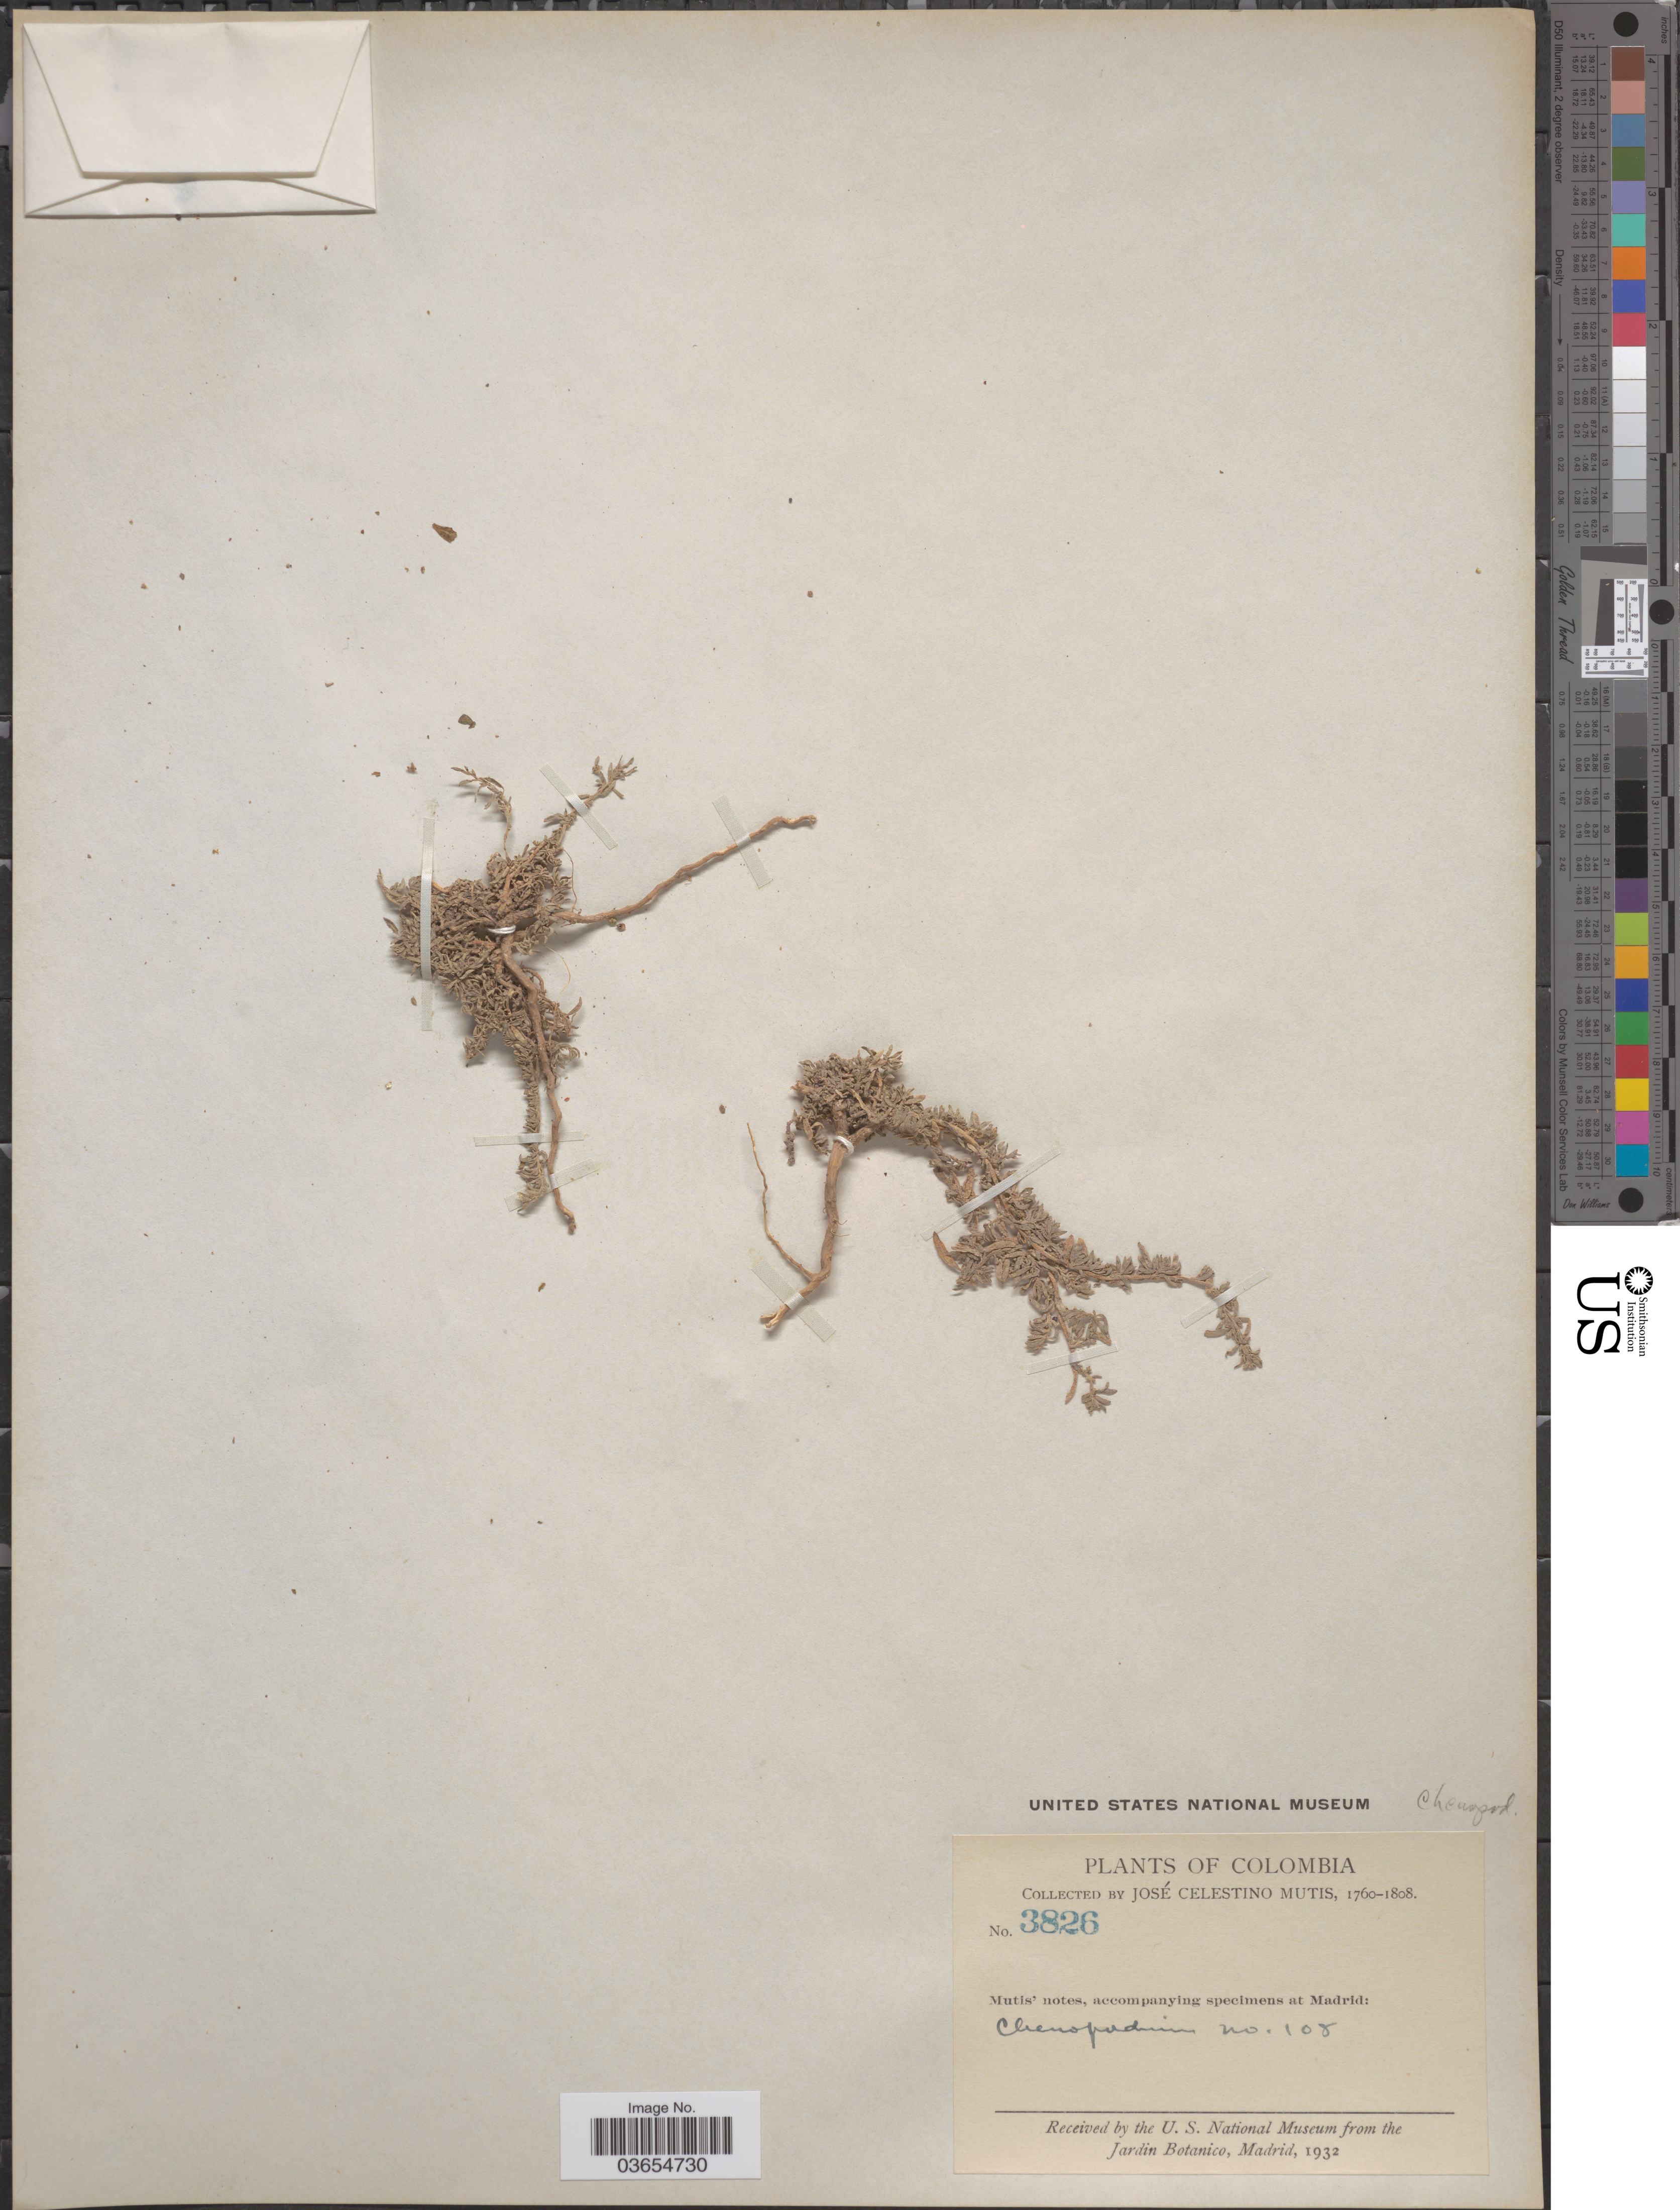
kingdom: Plantae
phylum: Tracheophyta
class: Magnoliopsida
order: Caryophyllales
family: Amaranthaceae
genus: Chenopodium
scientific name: Chenopodium sp.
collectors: J. C. B. Mutis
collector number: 3826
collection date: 1760/1808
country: Colombia